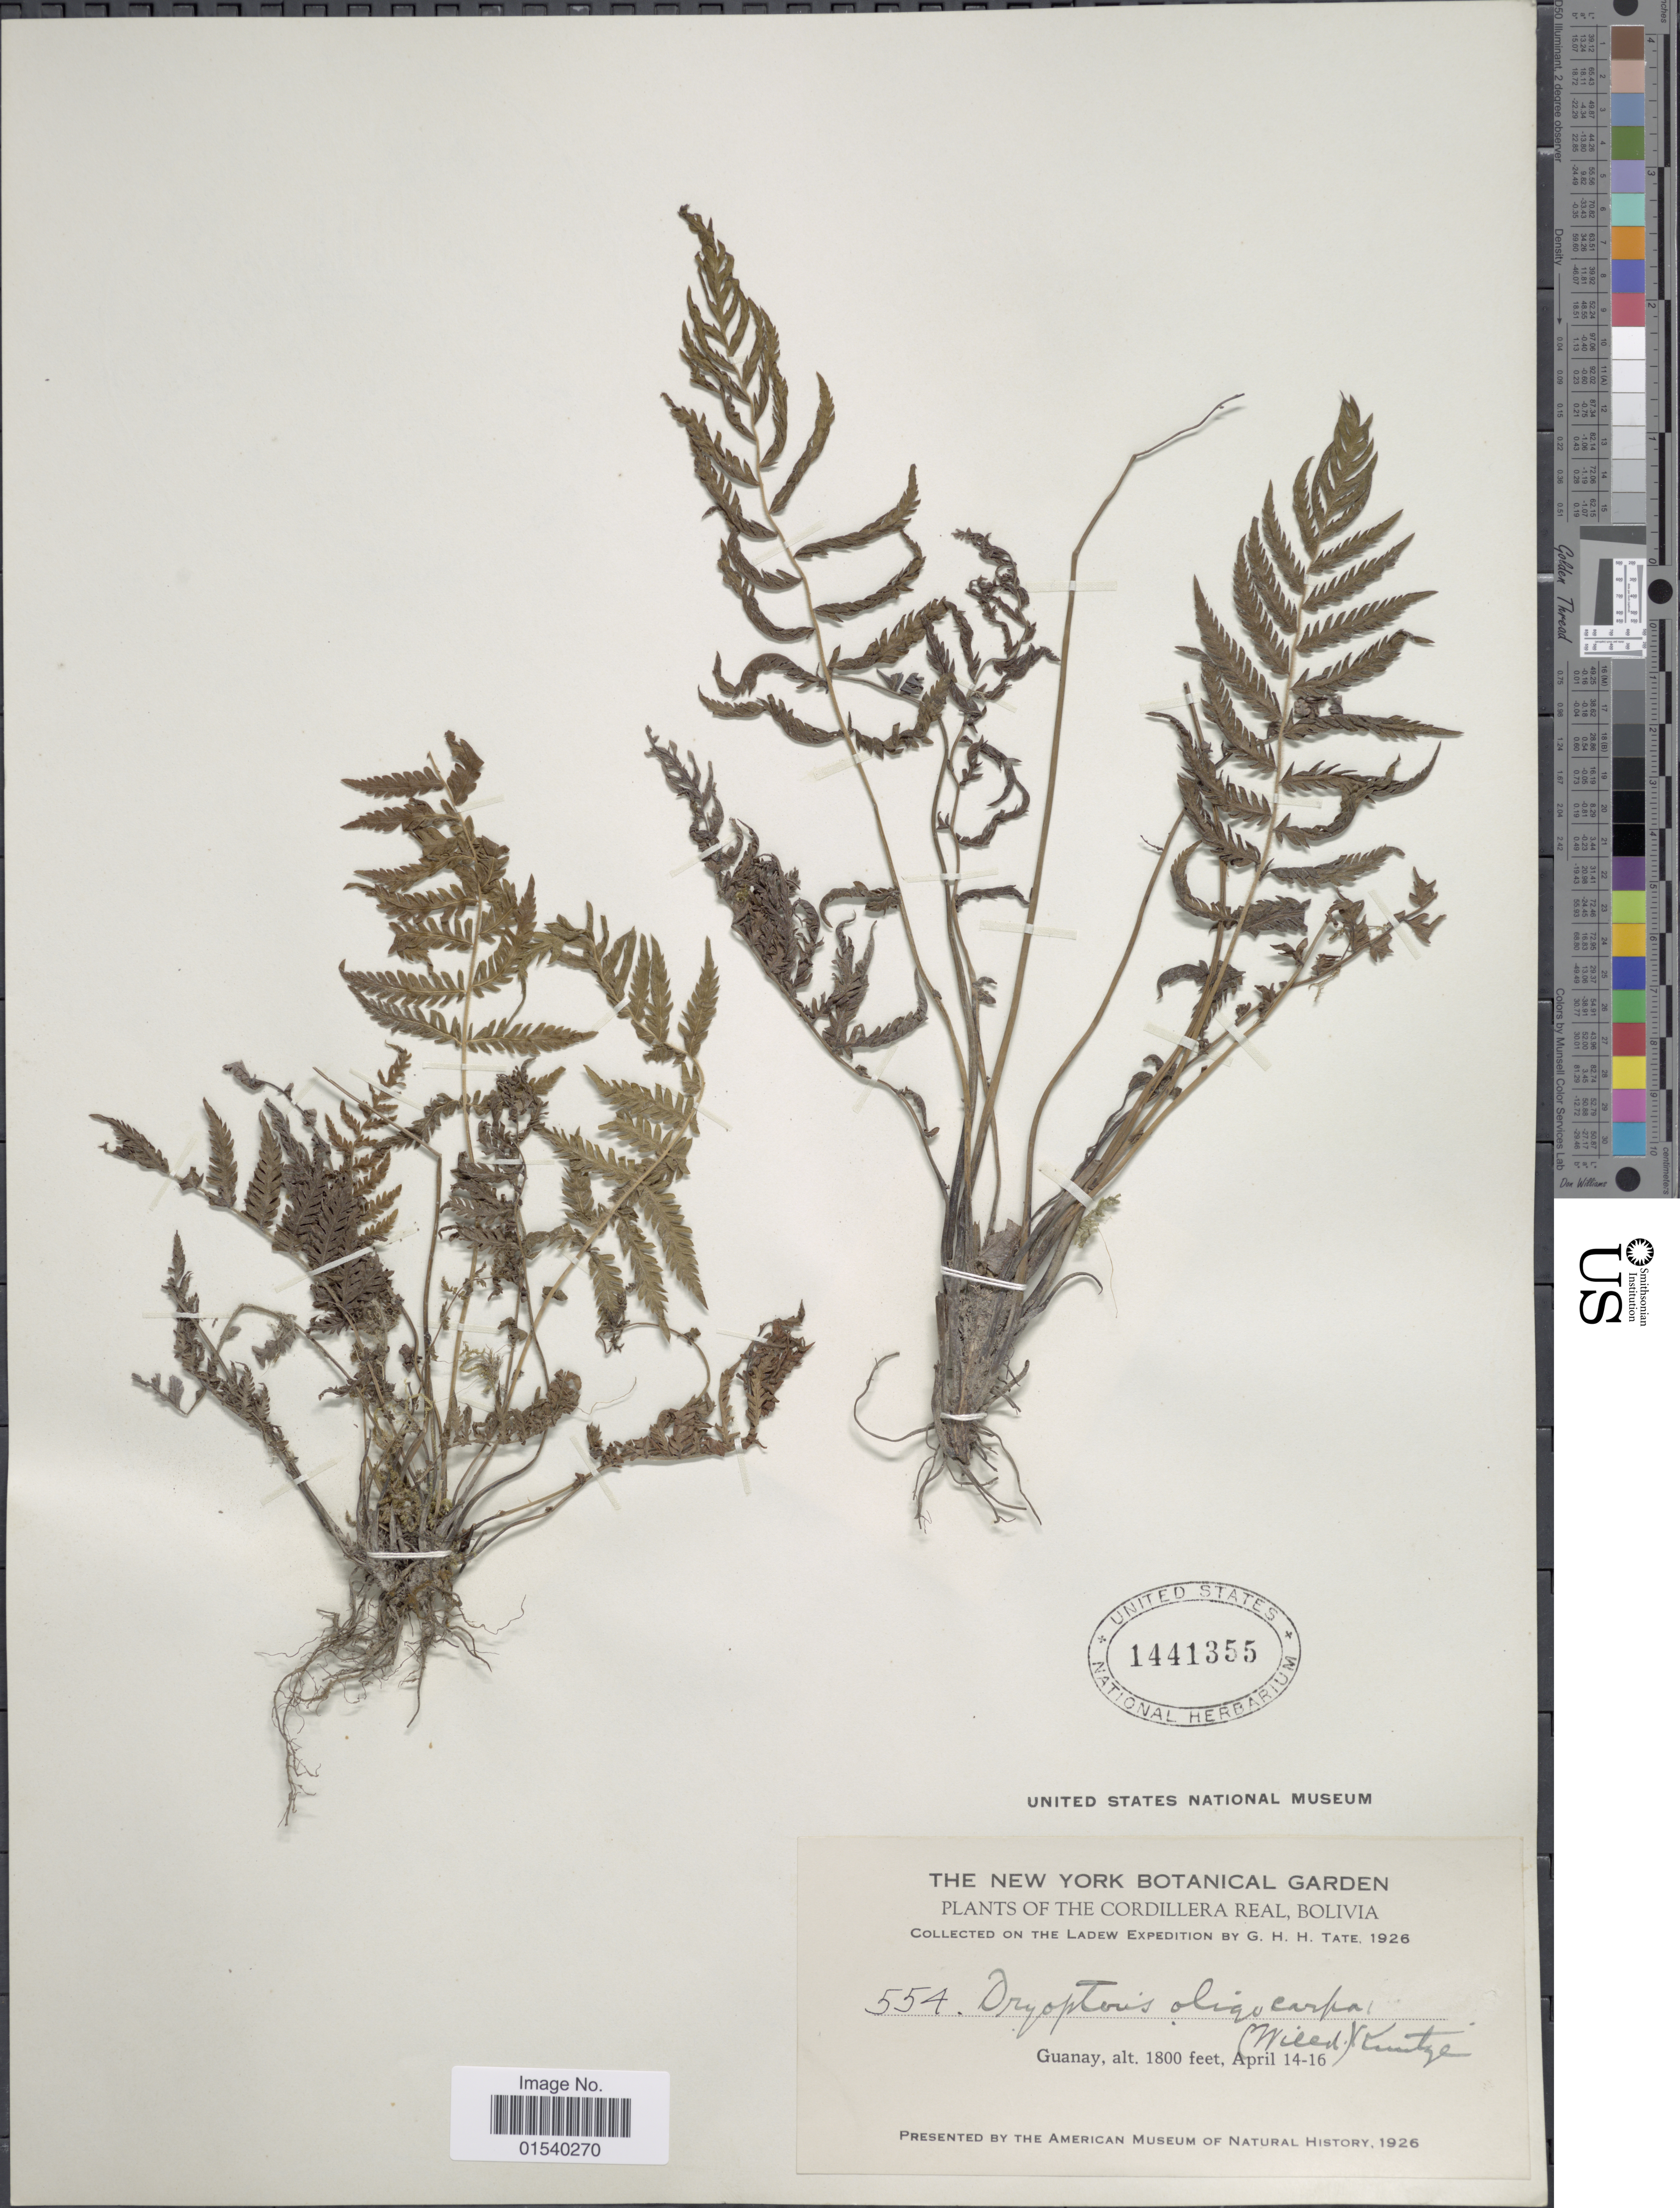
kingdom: Plantae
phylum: Tracheophyta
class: Polypodiopsida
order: Polypodiales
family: Thelypteridaceae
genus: Amauropelta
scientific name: Amauropelta oligocarpa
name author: (Humb. & Bonpl. ex Willd.) Pic. Serm.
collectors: G. H. H.Tate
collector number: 554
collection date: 1926-04-14/1926-04-16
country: Bolivia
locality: The Cordillera Real, Guanay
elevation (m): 549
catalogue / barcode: US 1441355